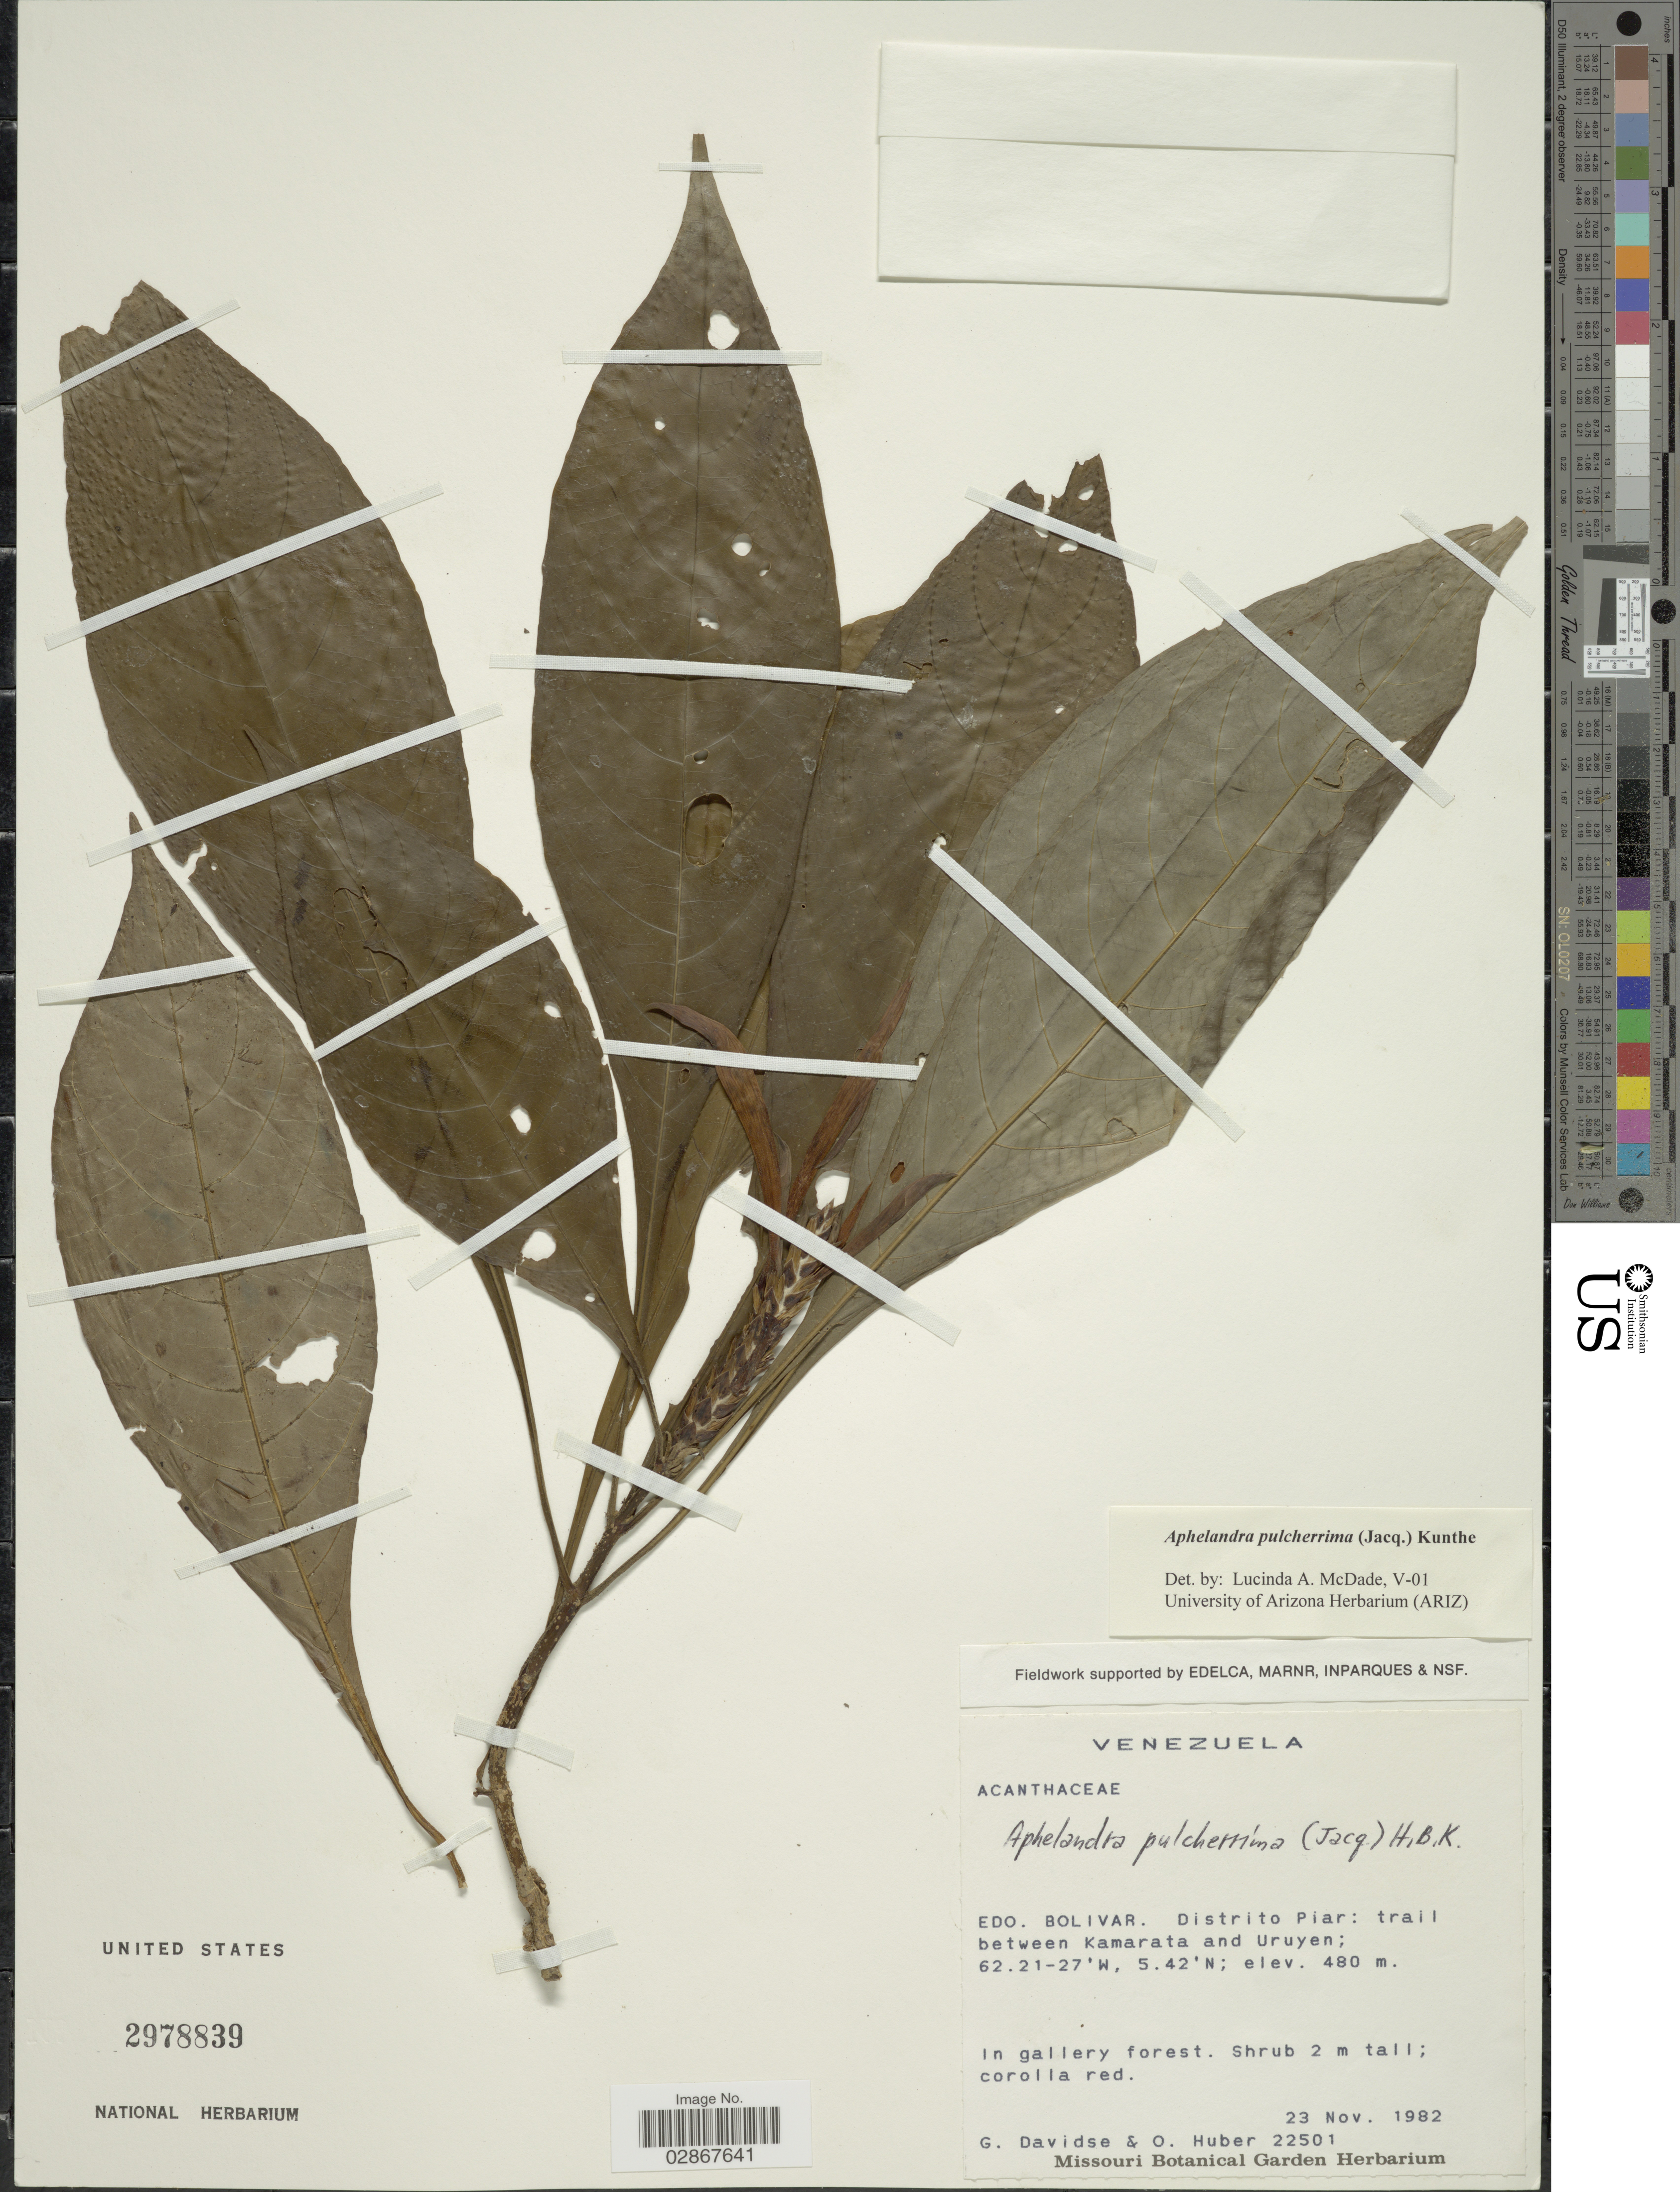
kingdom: Plantae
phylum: Tracheophyta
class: Magnoliopsida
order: Lamiales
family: Acanthaceae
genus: Aphelandra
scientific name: Aphelandra pulcherrima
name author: (Jacq.) Kunth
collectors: G. Davidse & O. Huber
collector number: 22501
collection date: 1982-11-23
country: Venezuela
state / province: Bolivar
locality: Distrito Piar: trail between Kamarata and Uruyen.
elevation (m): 480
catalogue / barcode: US 2978839